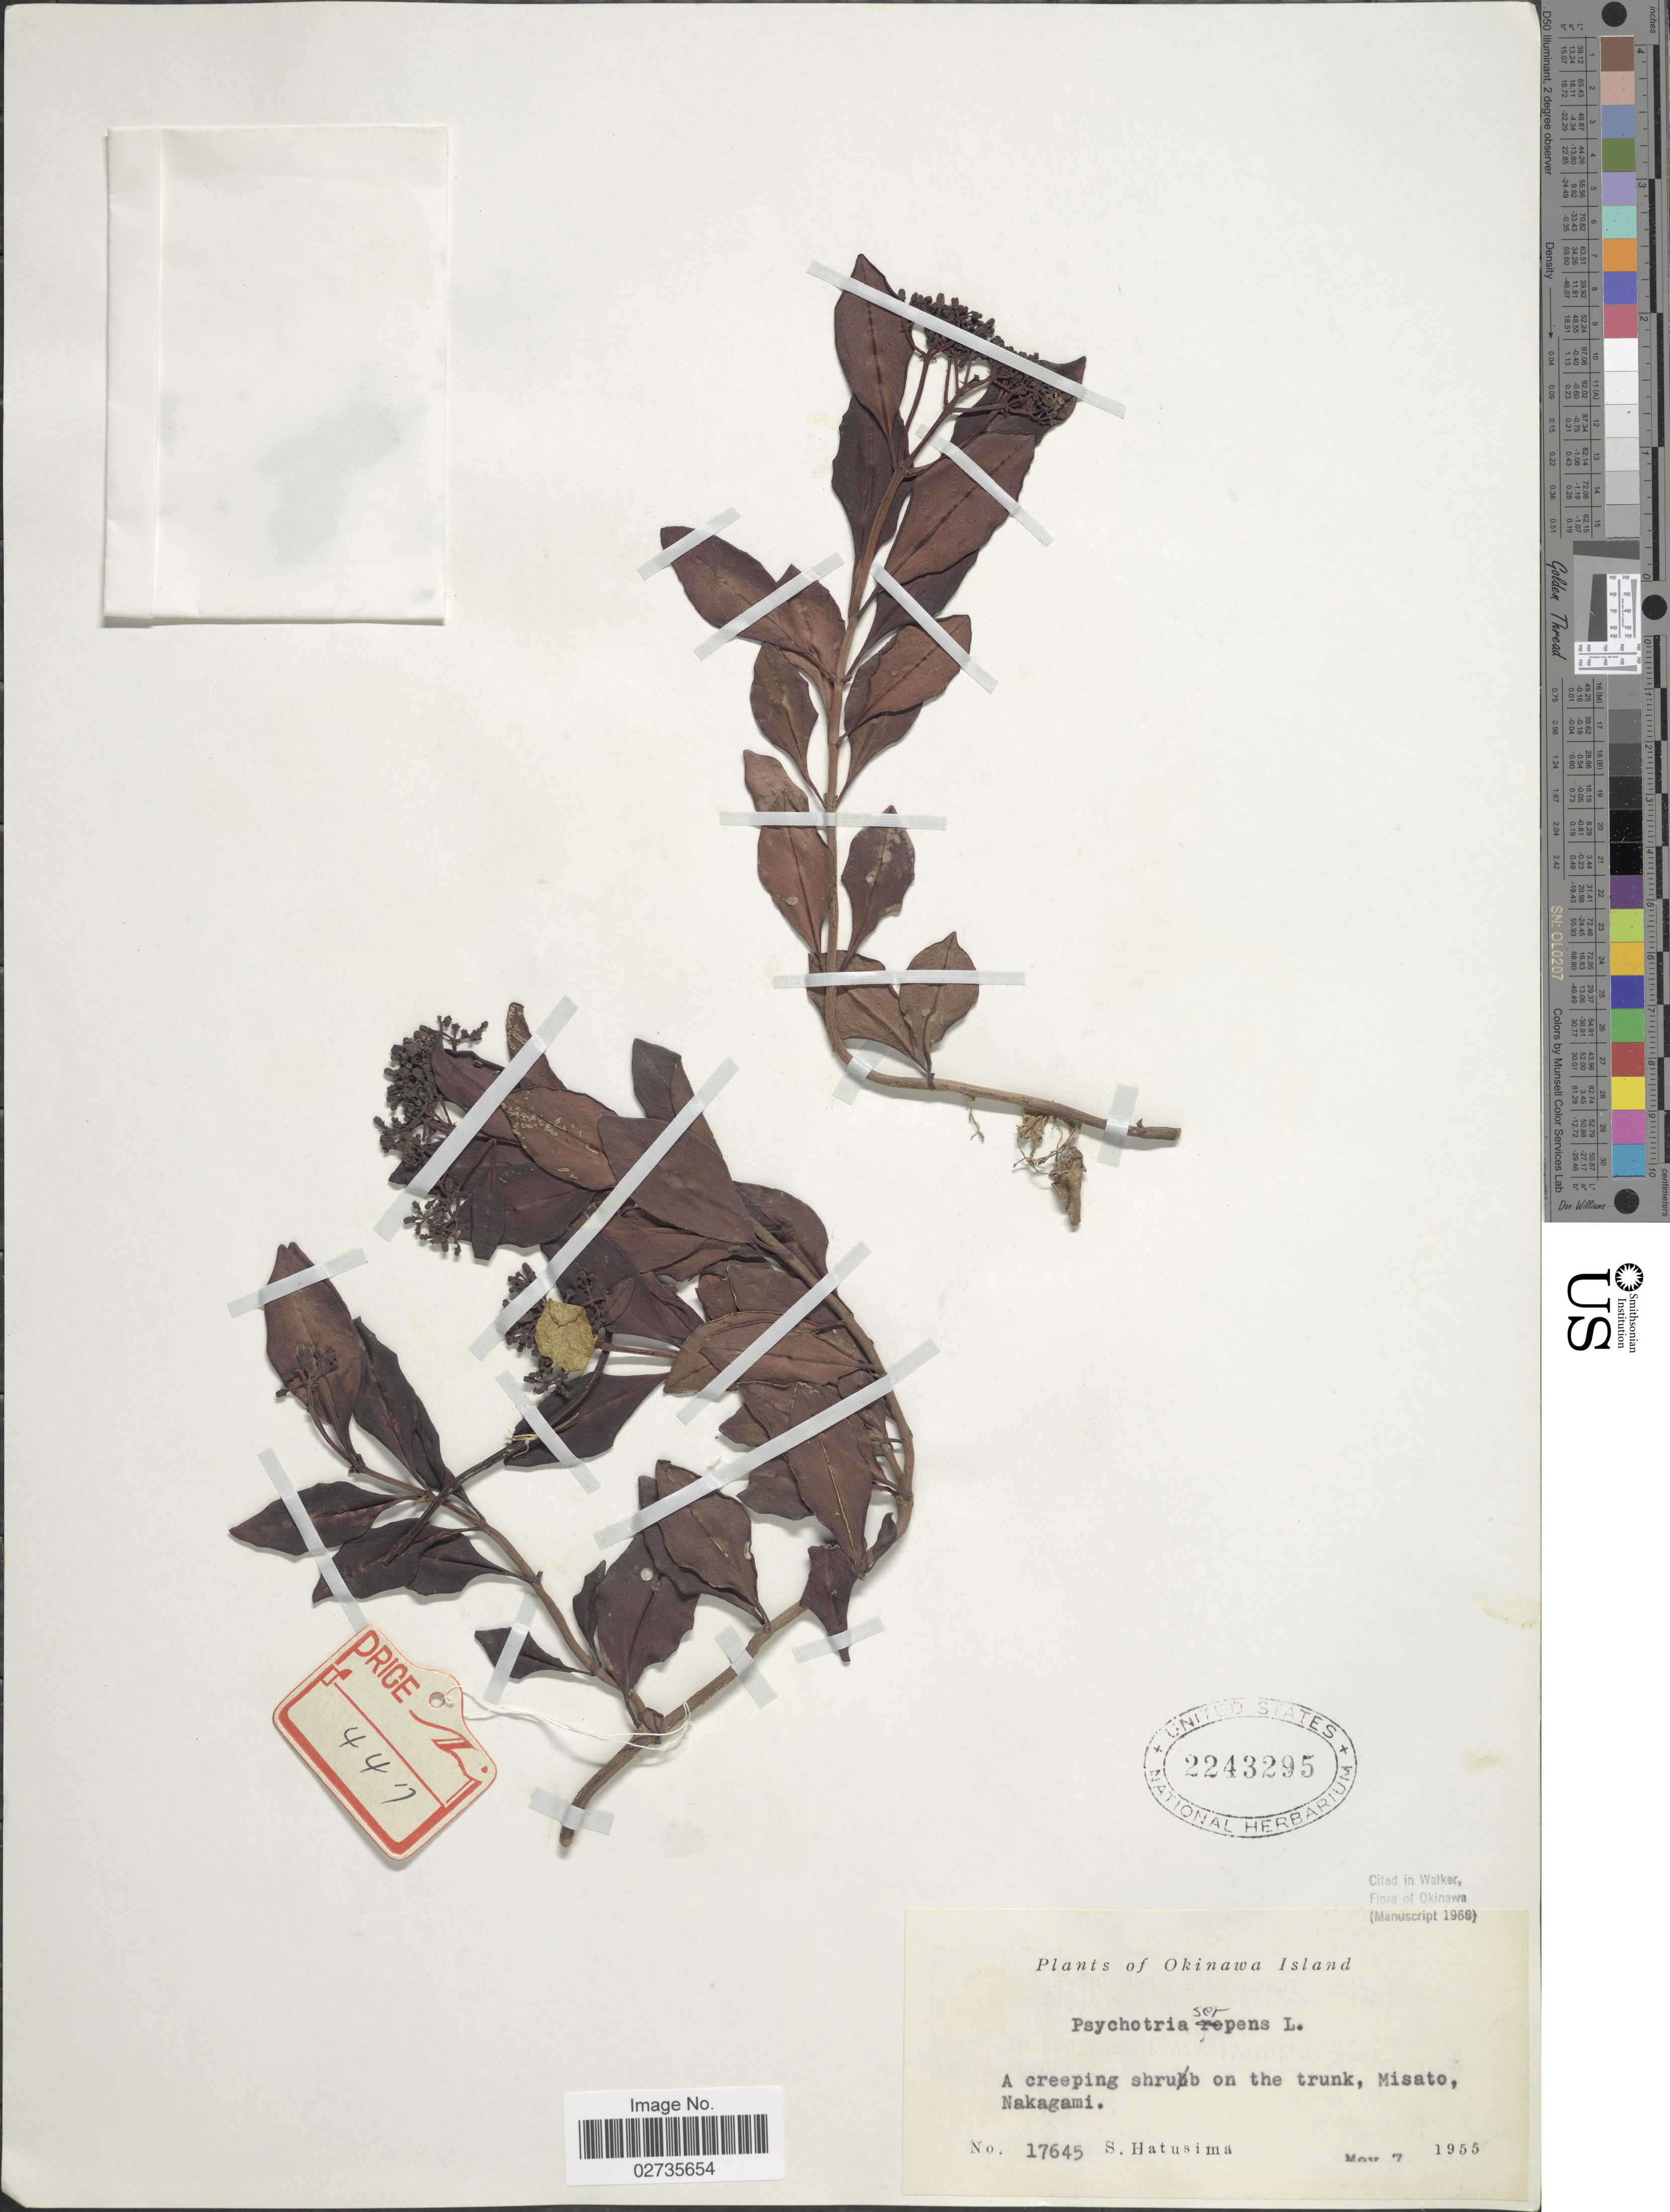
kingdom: Plantae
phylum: Tracheophyta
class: Magnoliopsida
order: Gentianales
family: Rubiaceae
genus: Psychotria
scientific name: Psychotria serpens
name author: L.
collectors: S. Hatusima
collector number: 17645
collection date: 1955-05-07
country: Japan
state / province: Okinawa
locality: Okinawa Island, A creeping shrub on the trunk, Misato, Nakagami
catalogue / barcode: US 2243295